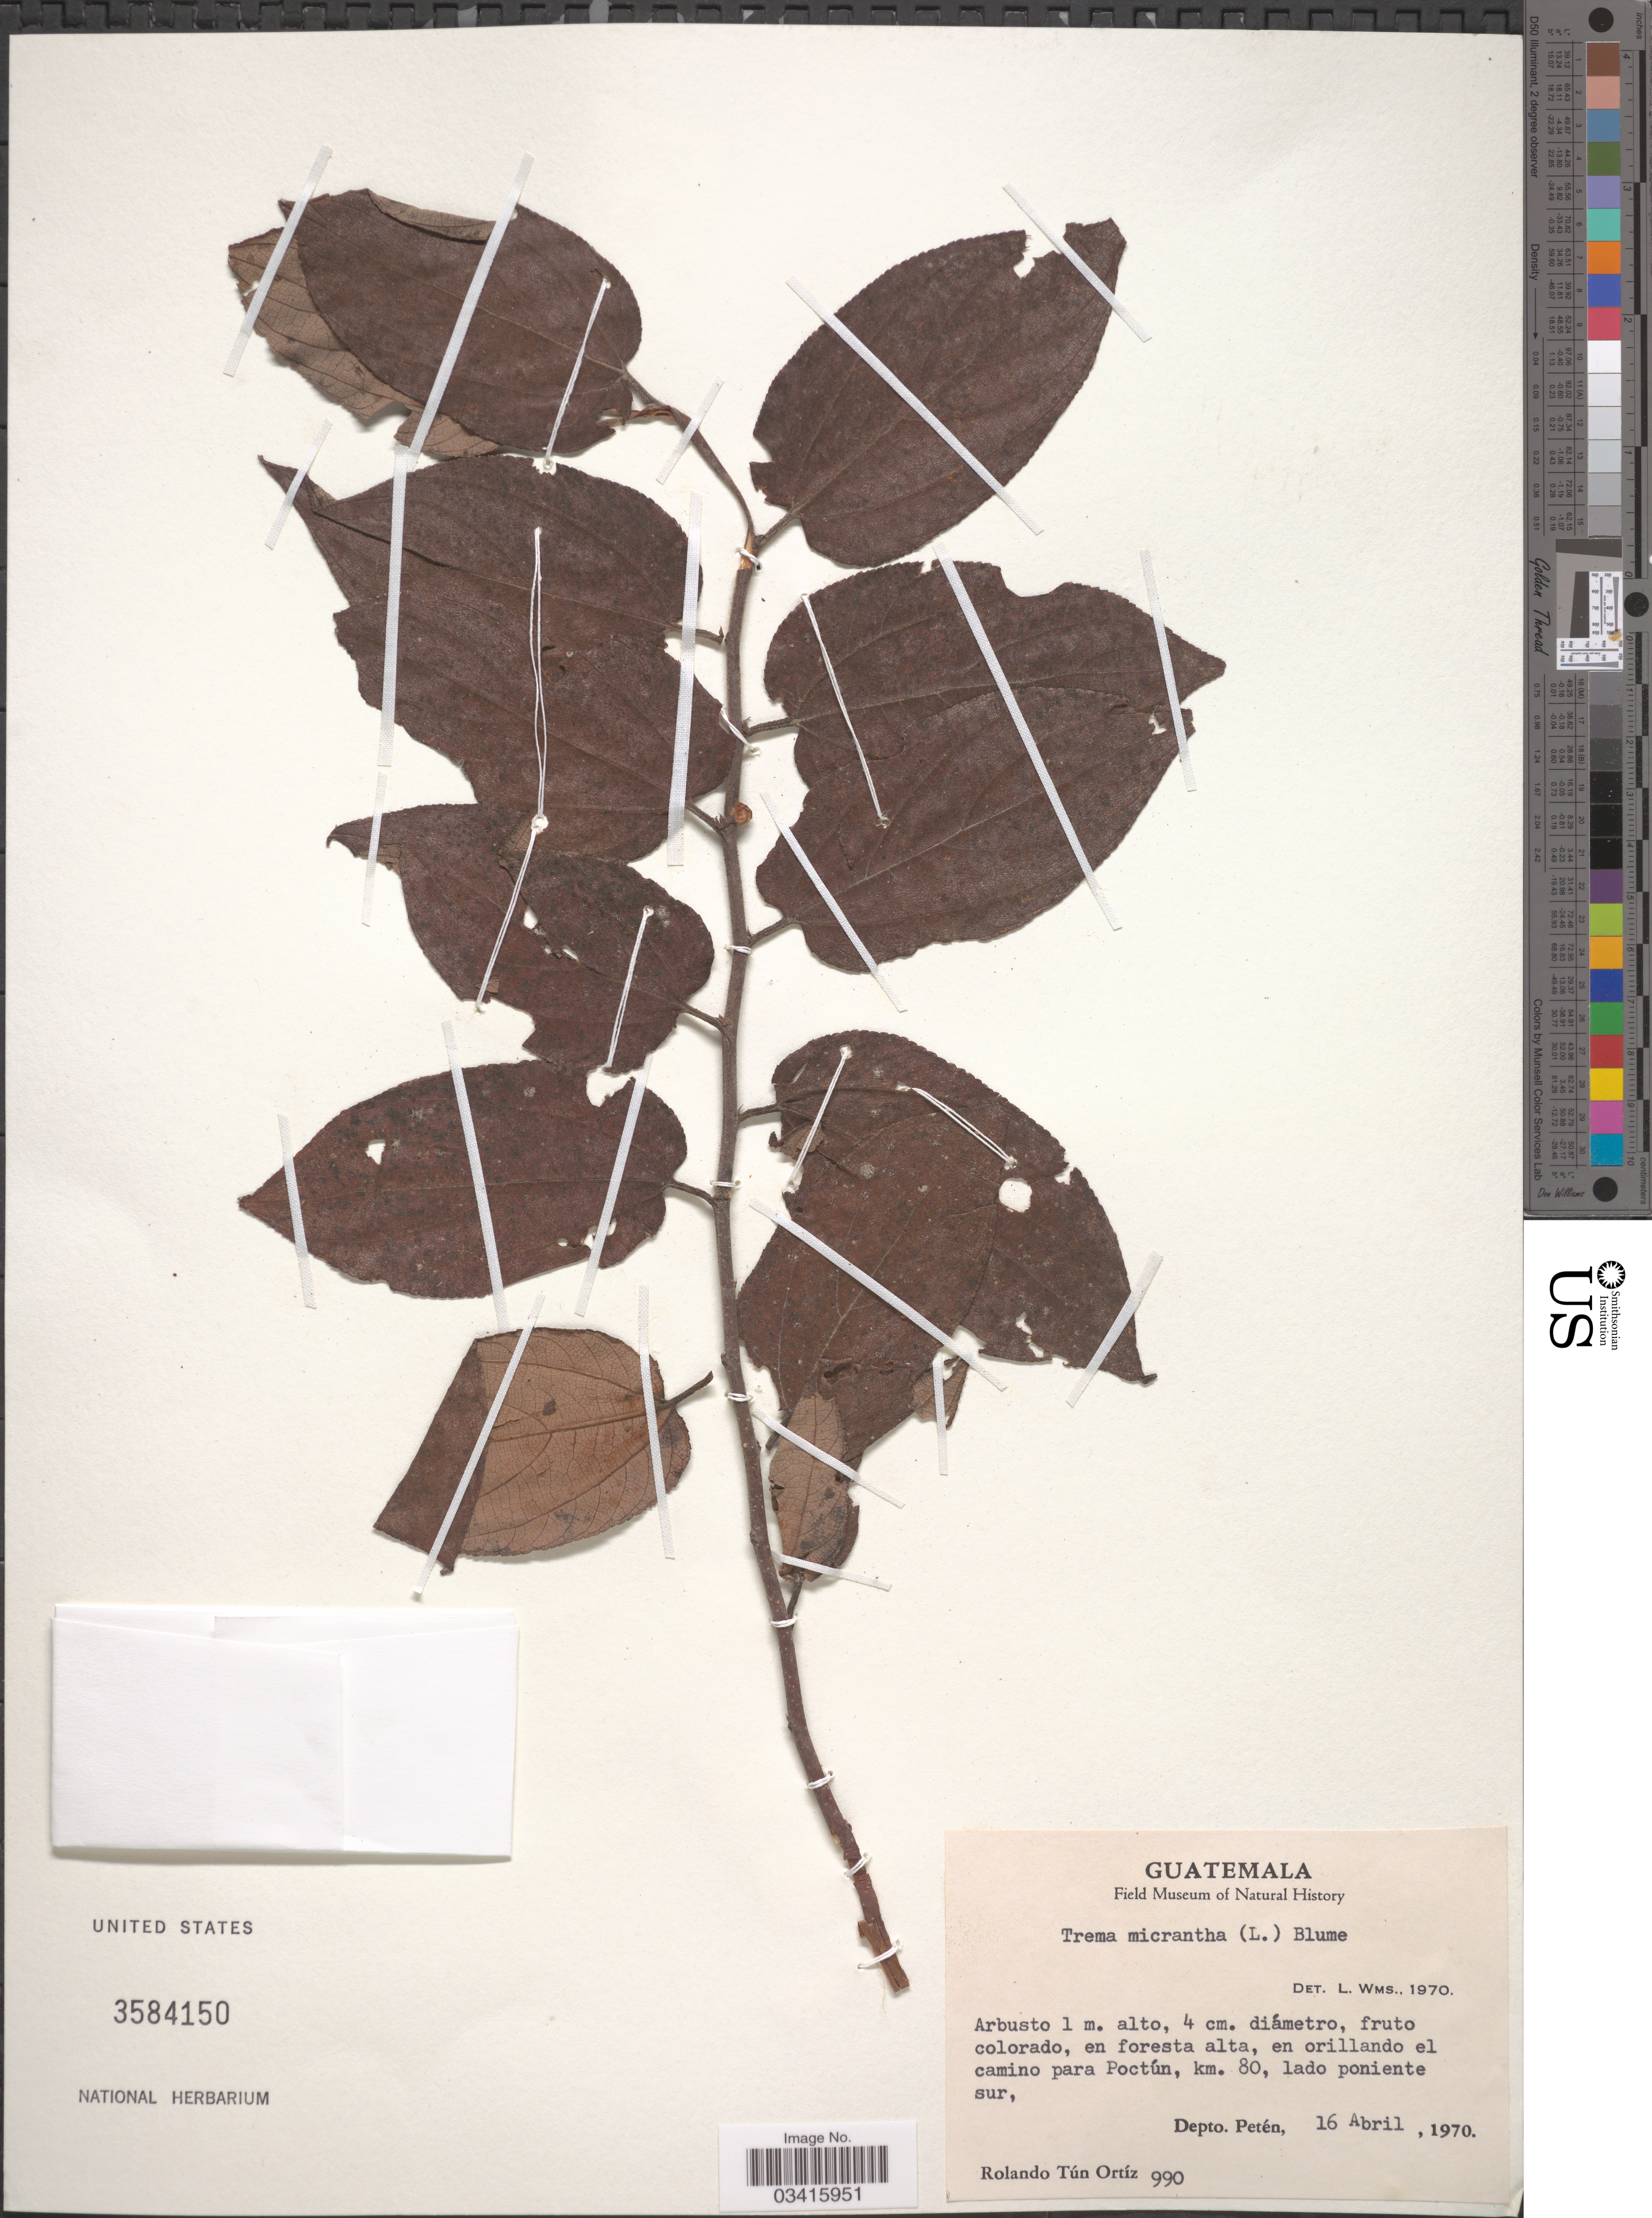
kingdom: Plantae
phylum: Tracheophyta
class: Magnoliopsida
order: Rosales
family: Cannabaceae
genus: Trema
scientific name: Trema micranthum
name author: (L.) Blume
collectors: R. Ortiz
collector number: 990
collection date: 1970-04-16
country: Guatemala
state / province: El Petén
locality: En foresta alta, en orillando el camino para Poctún, km. 80, lado poniente sur, Depto. Petén.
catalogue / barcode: US 3584150